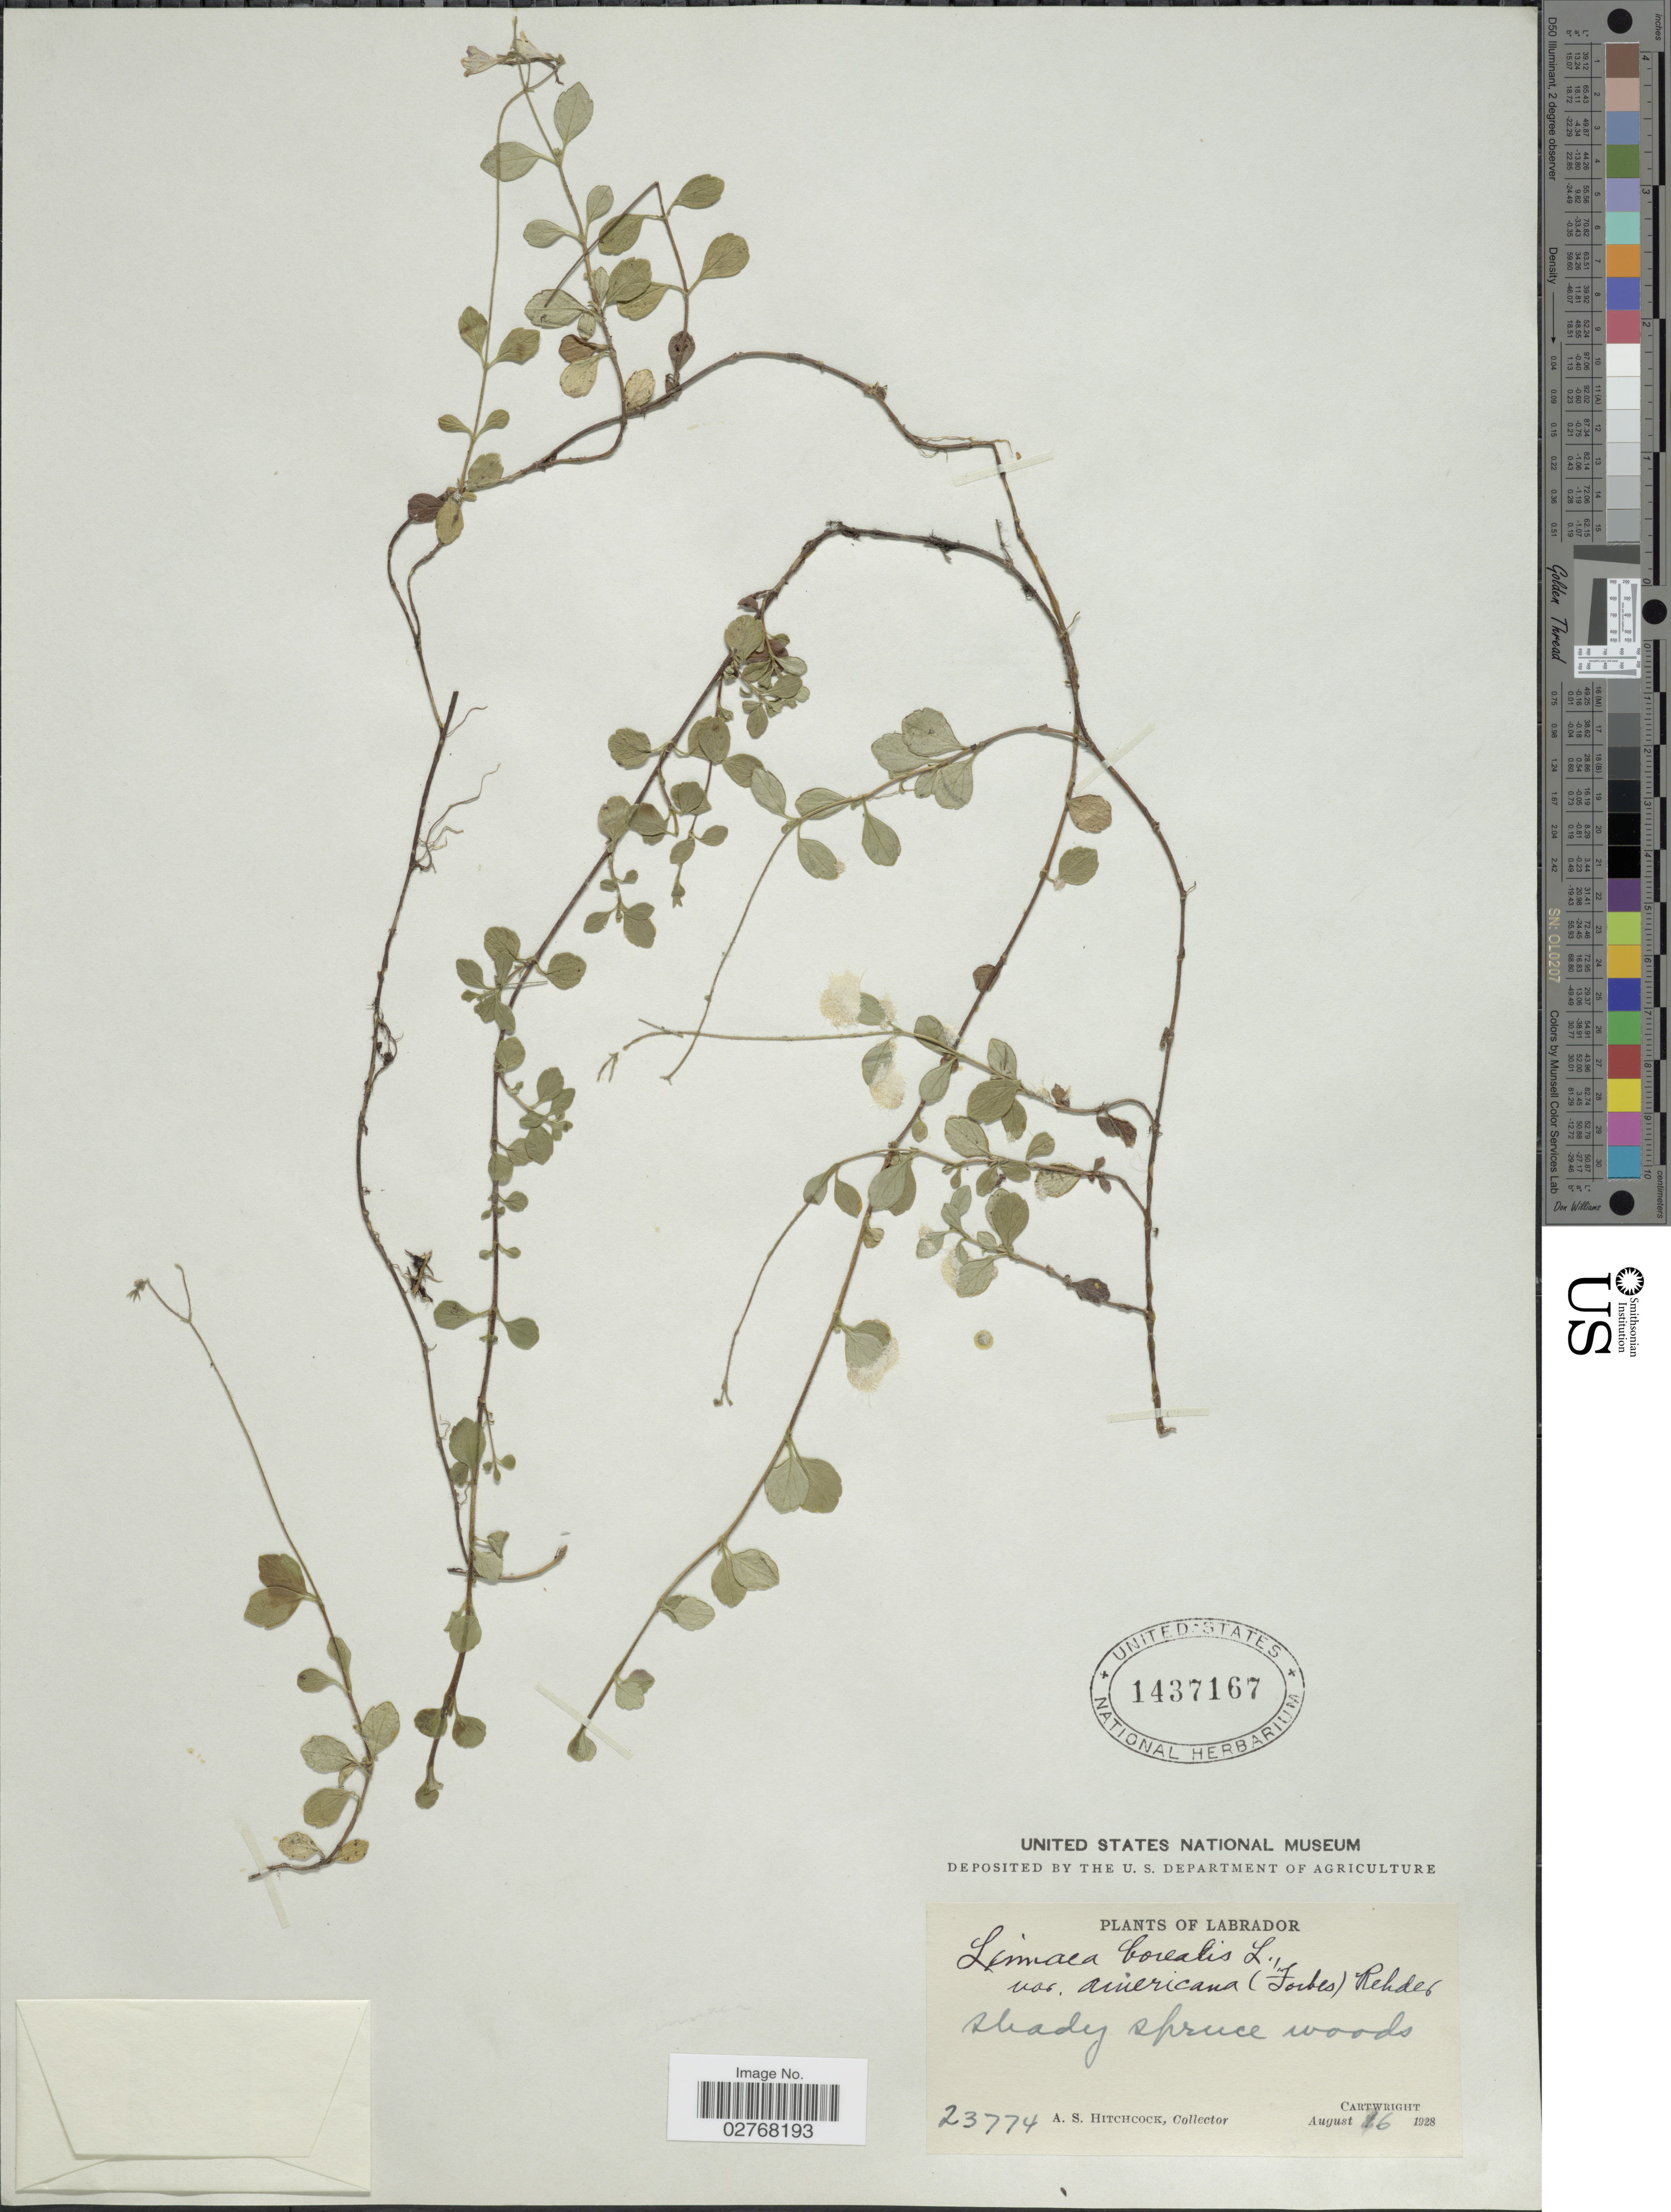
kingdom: Plantae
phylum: Tracheophyta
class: Magnoliopsida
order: Dipsacales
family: Caprifoliaceae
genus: Linnaea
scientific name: Linnaea borealis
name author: L.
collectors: A. S. Hitchcock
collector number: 23774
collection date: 1928-08-16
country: Canada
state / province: Newfoundland and Labrador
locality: Labrador. Cartwright.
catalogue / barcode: US 1437167